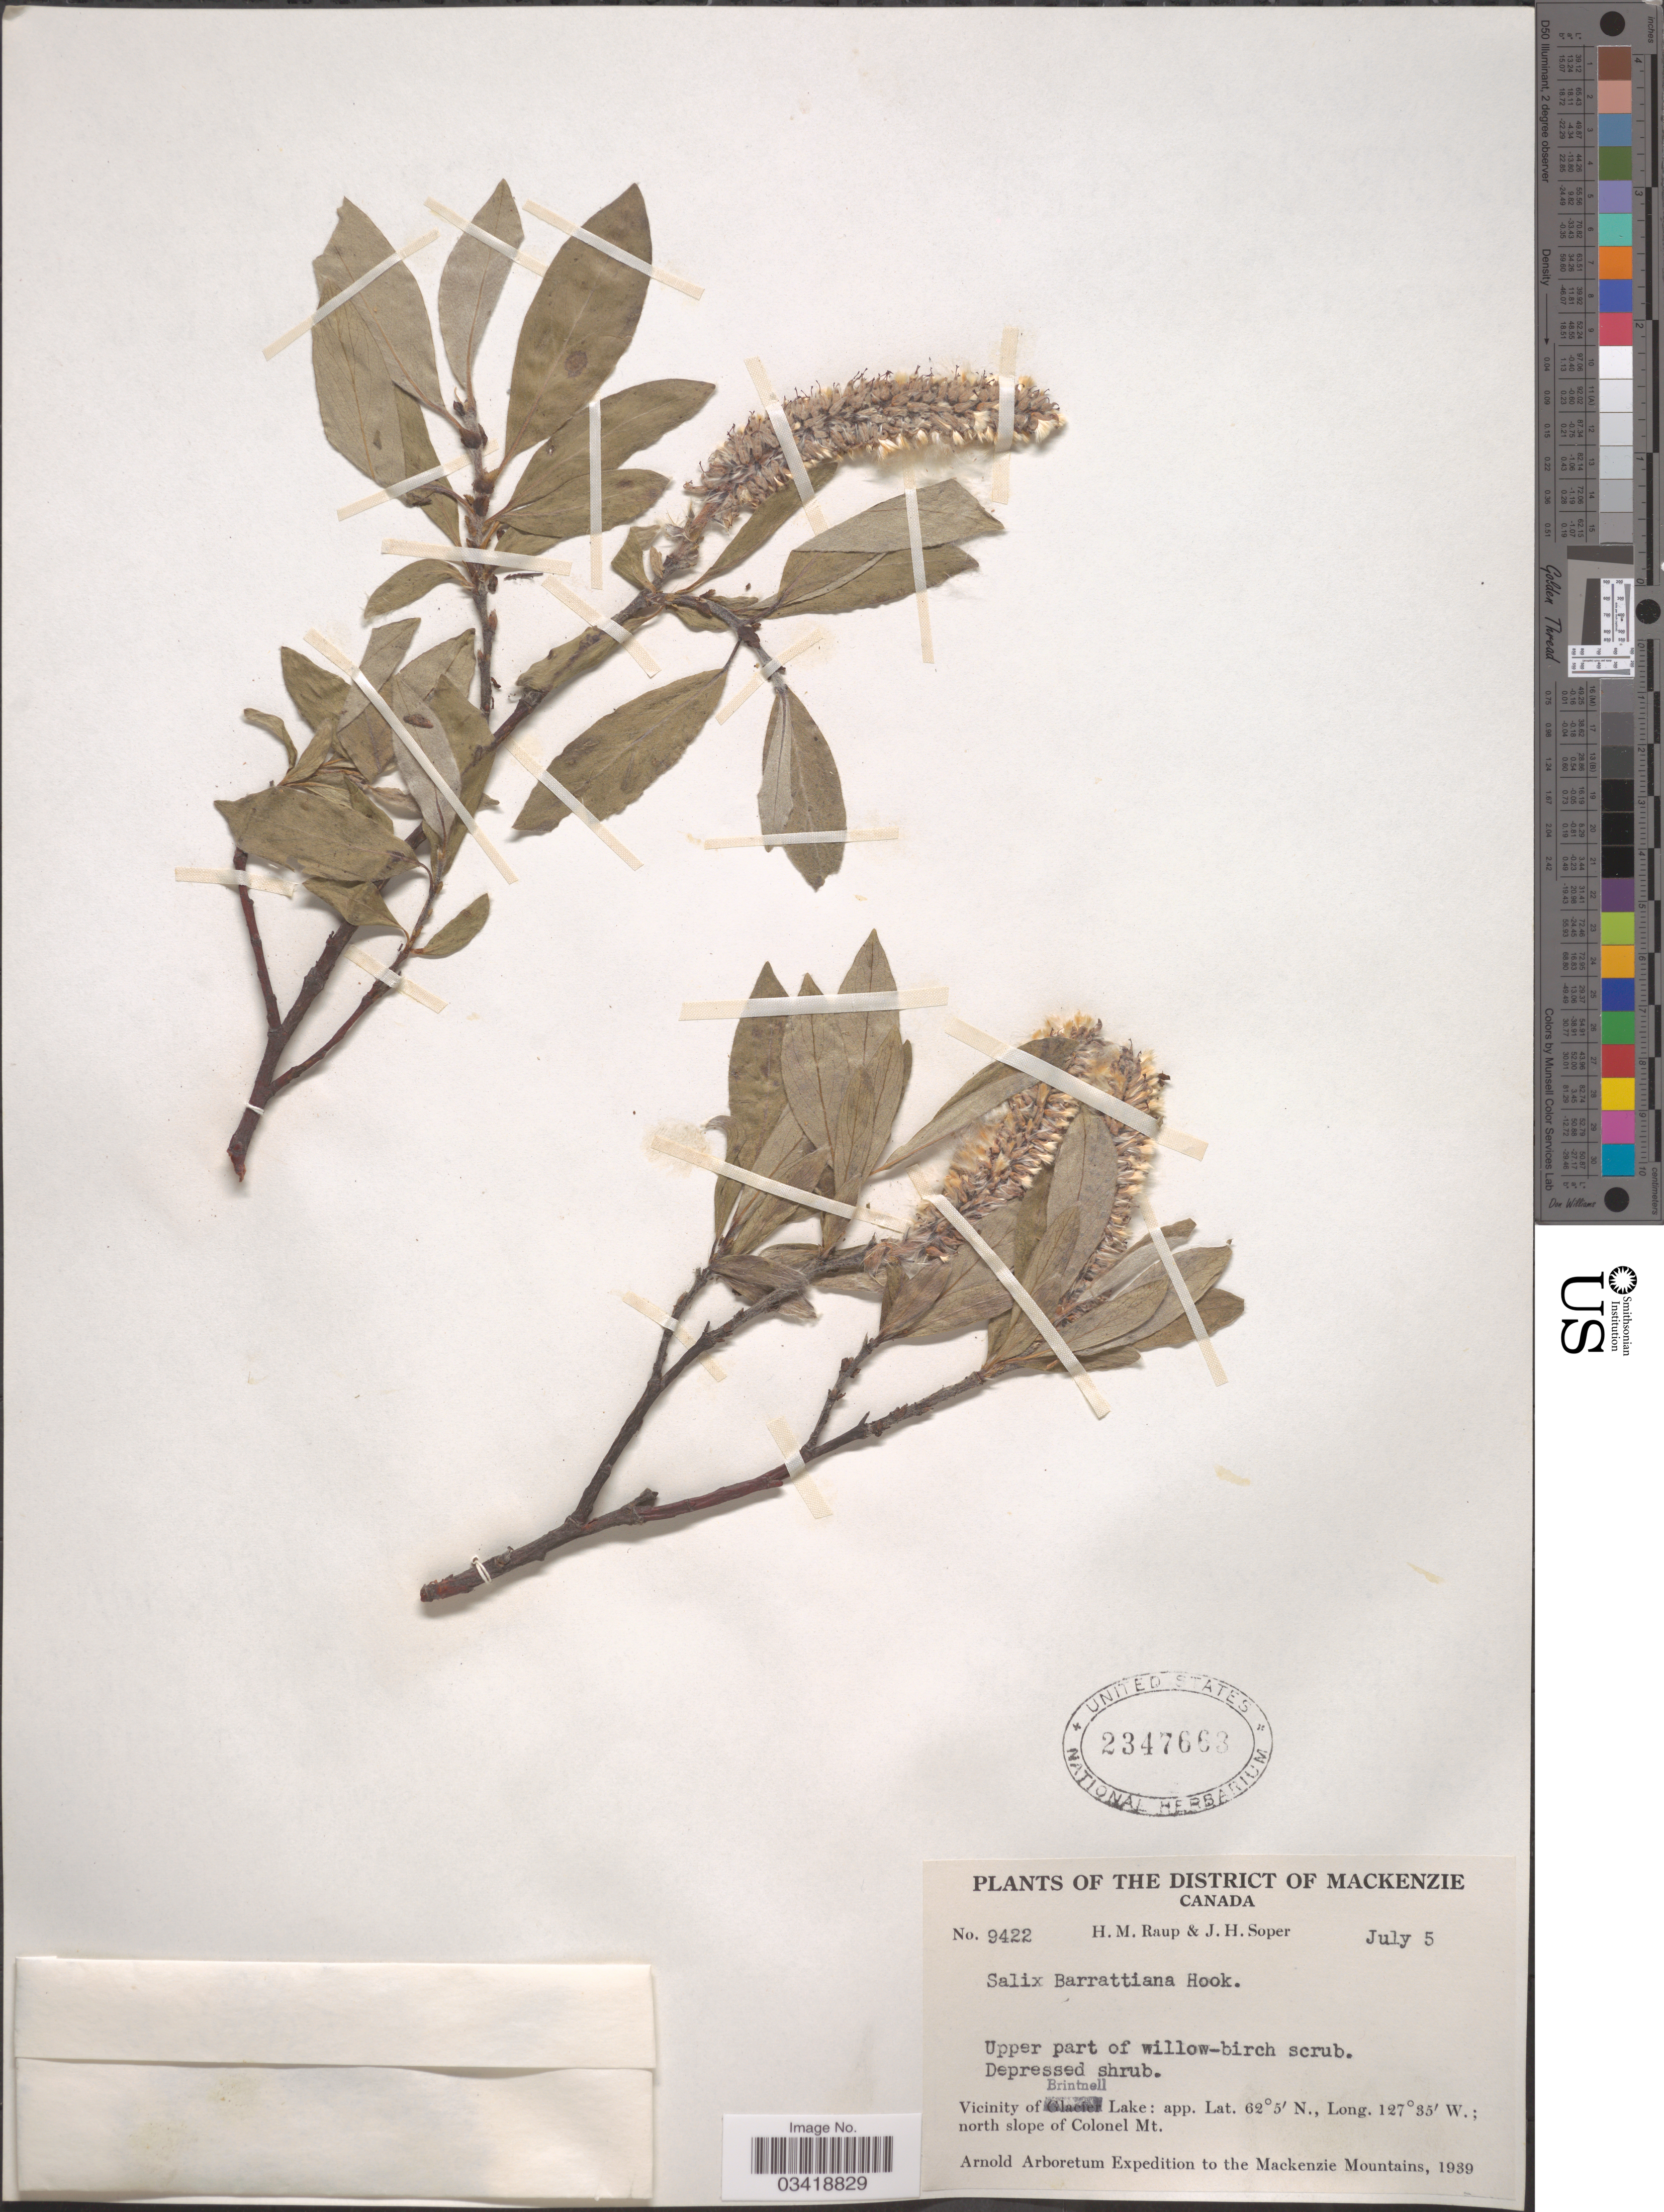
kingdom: Plantae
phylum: Tracheophyta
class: Magnoliopsida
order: Malpighiales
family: Salicaceae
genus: Salix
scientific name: Salix barrattiana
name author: Hook.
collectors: H. Raup & J. H. Soper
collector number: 9422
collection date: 1939-07-05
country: Canada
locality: The District of Mackenzie. Vicinity of Brintnell Lake: north slope of Colonel Mt. The Mackenzie Mountains.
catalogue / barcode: US 2347663